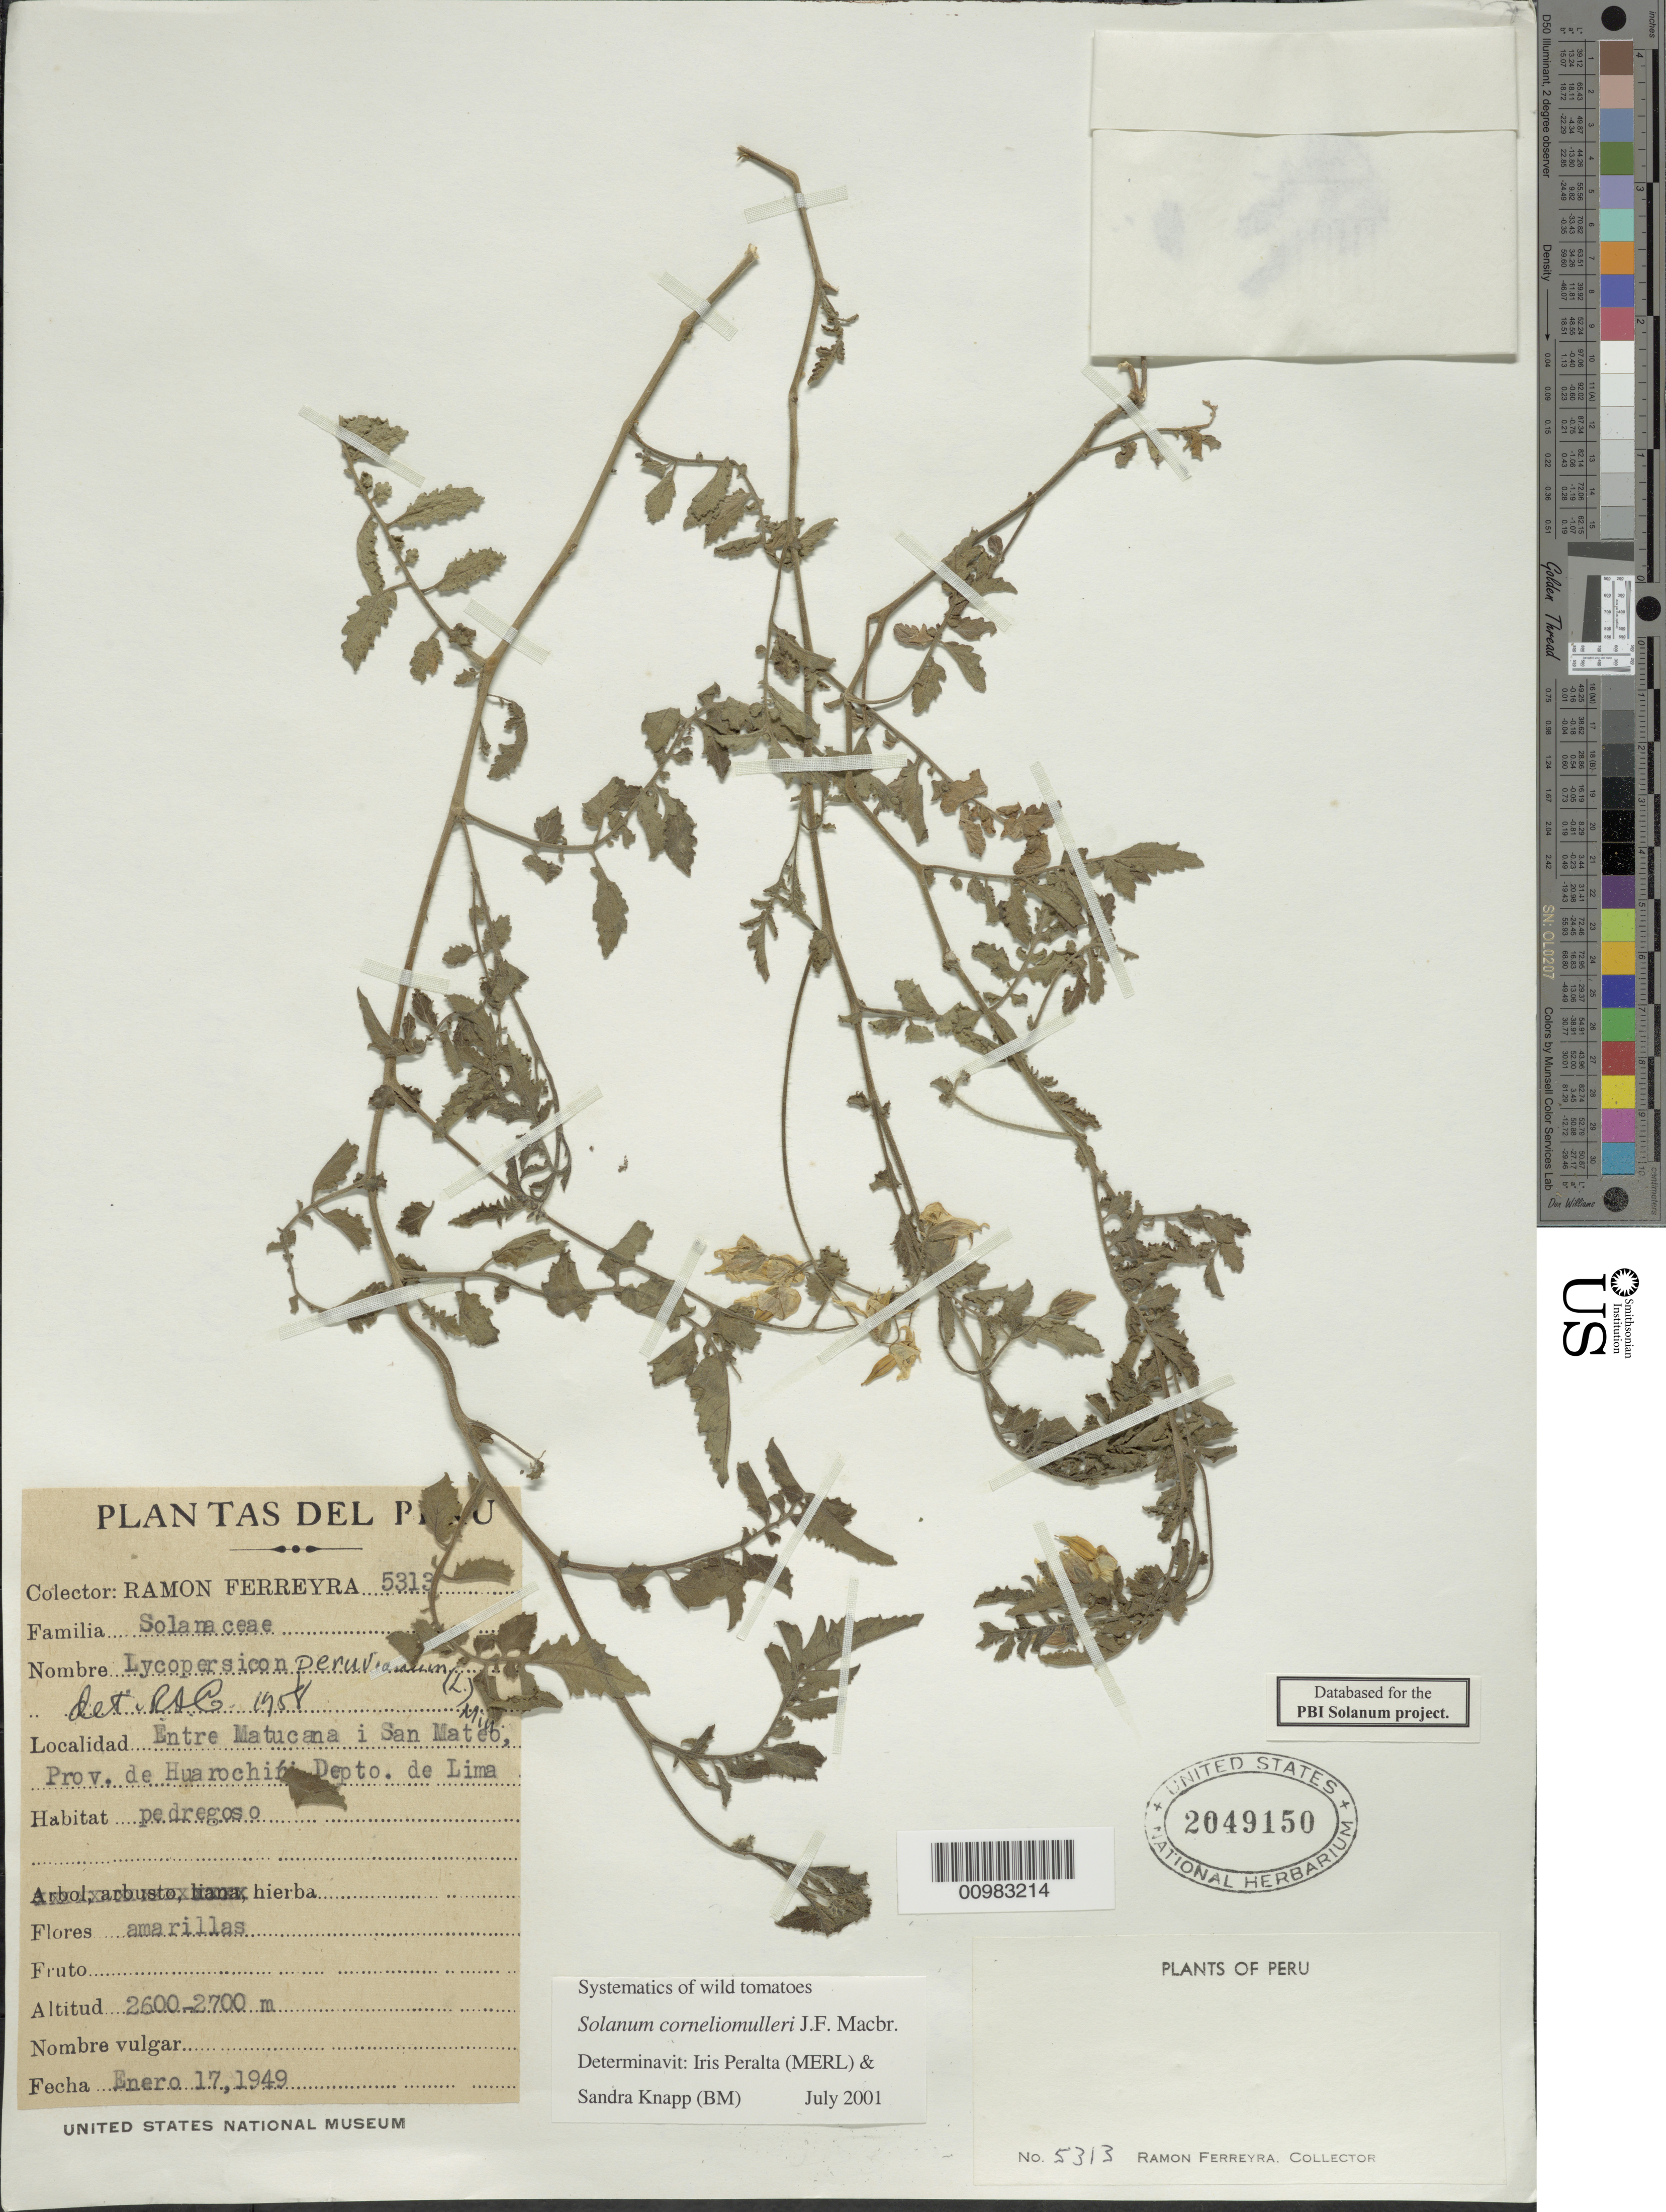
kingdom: Plantae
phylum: Tracheophyta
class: Magnoliopsida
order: Solanales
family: Solanaceae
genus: Solanum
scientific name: Solanum corneliomulleri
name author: J.F. Macbr.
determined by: Peralta, Iris E.; Knapp, S. D.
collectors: R. A. Ferreyra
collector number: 5313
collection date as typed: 17 Jan 1949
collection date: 1949-01-17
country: Peru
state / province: Lima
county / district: Huarochirí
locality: entre Matucana y San Mateo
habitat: pedregoso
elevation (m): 2600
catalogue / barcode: US 2049150